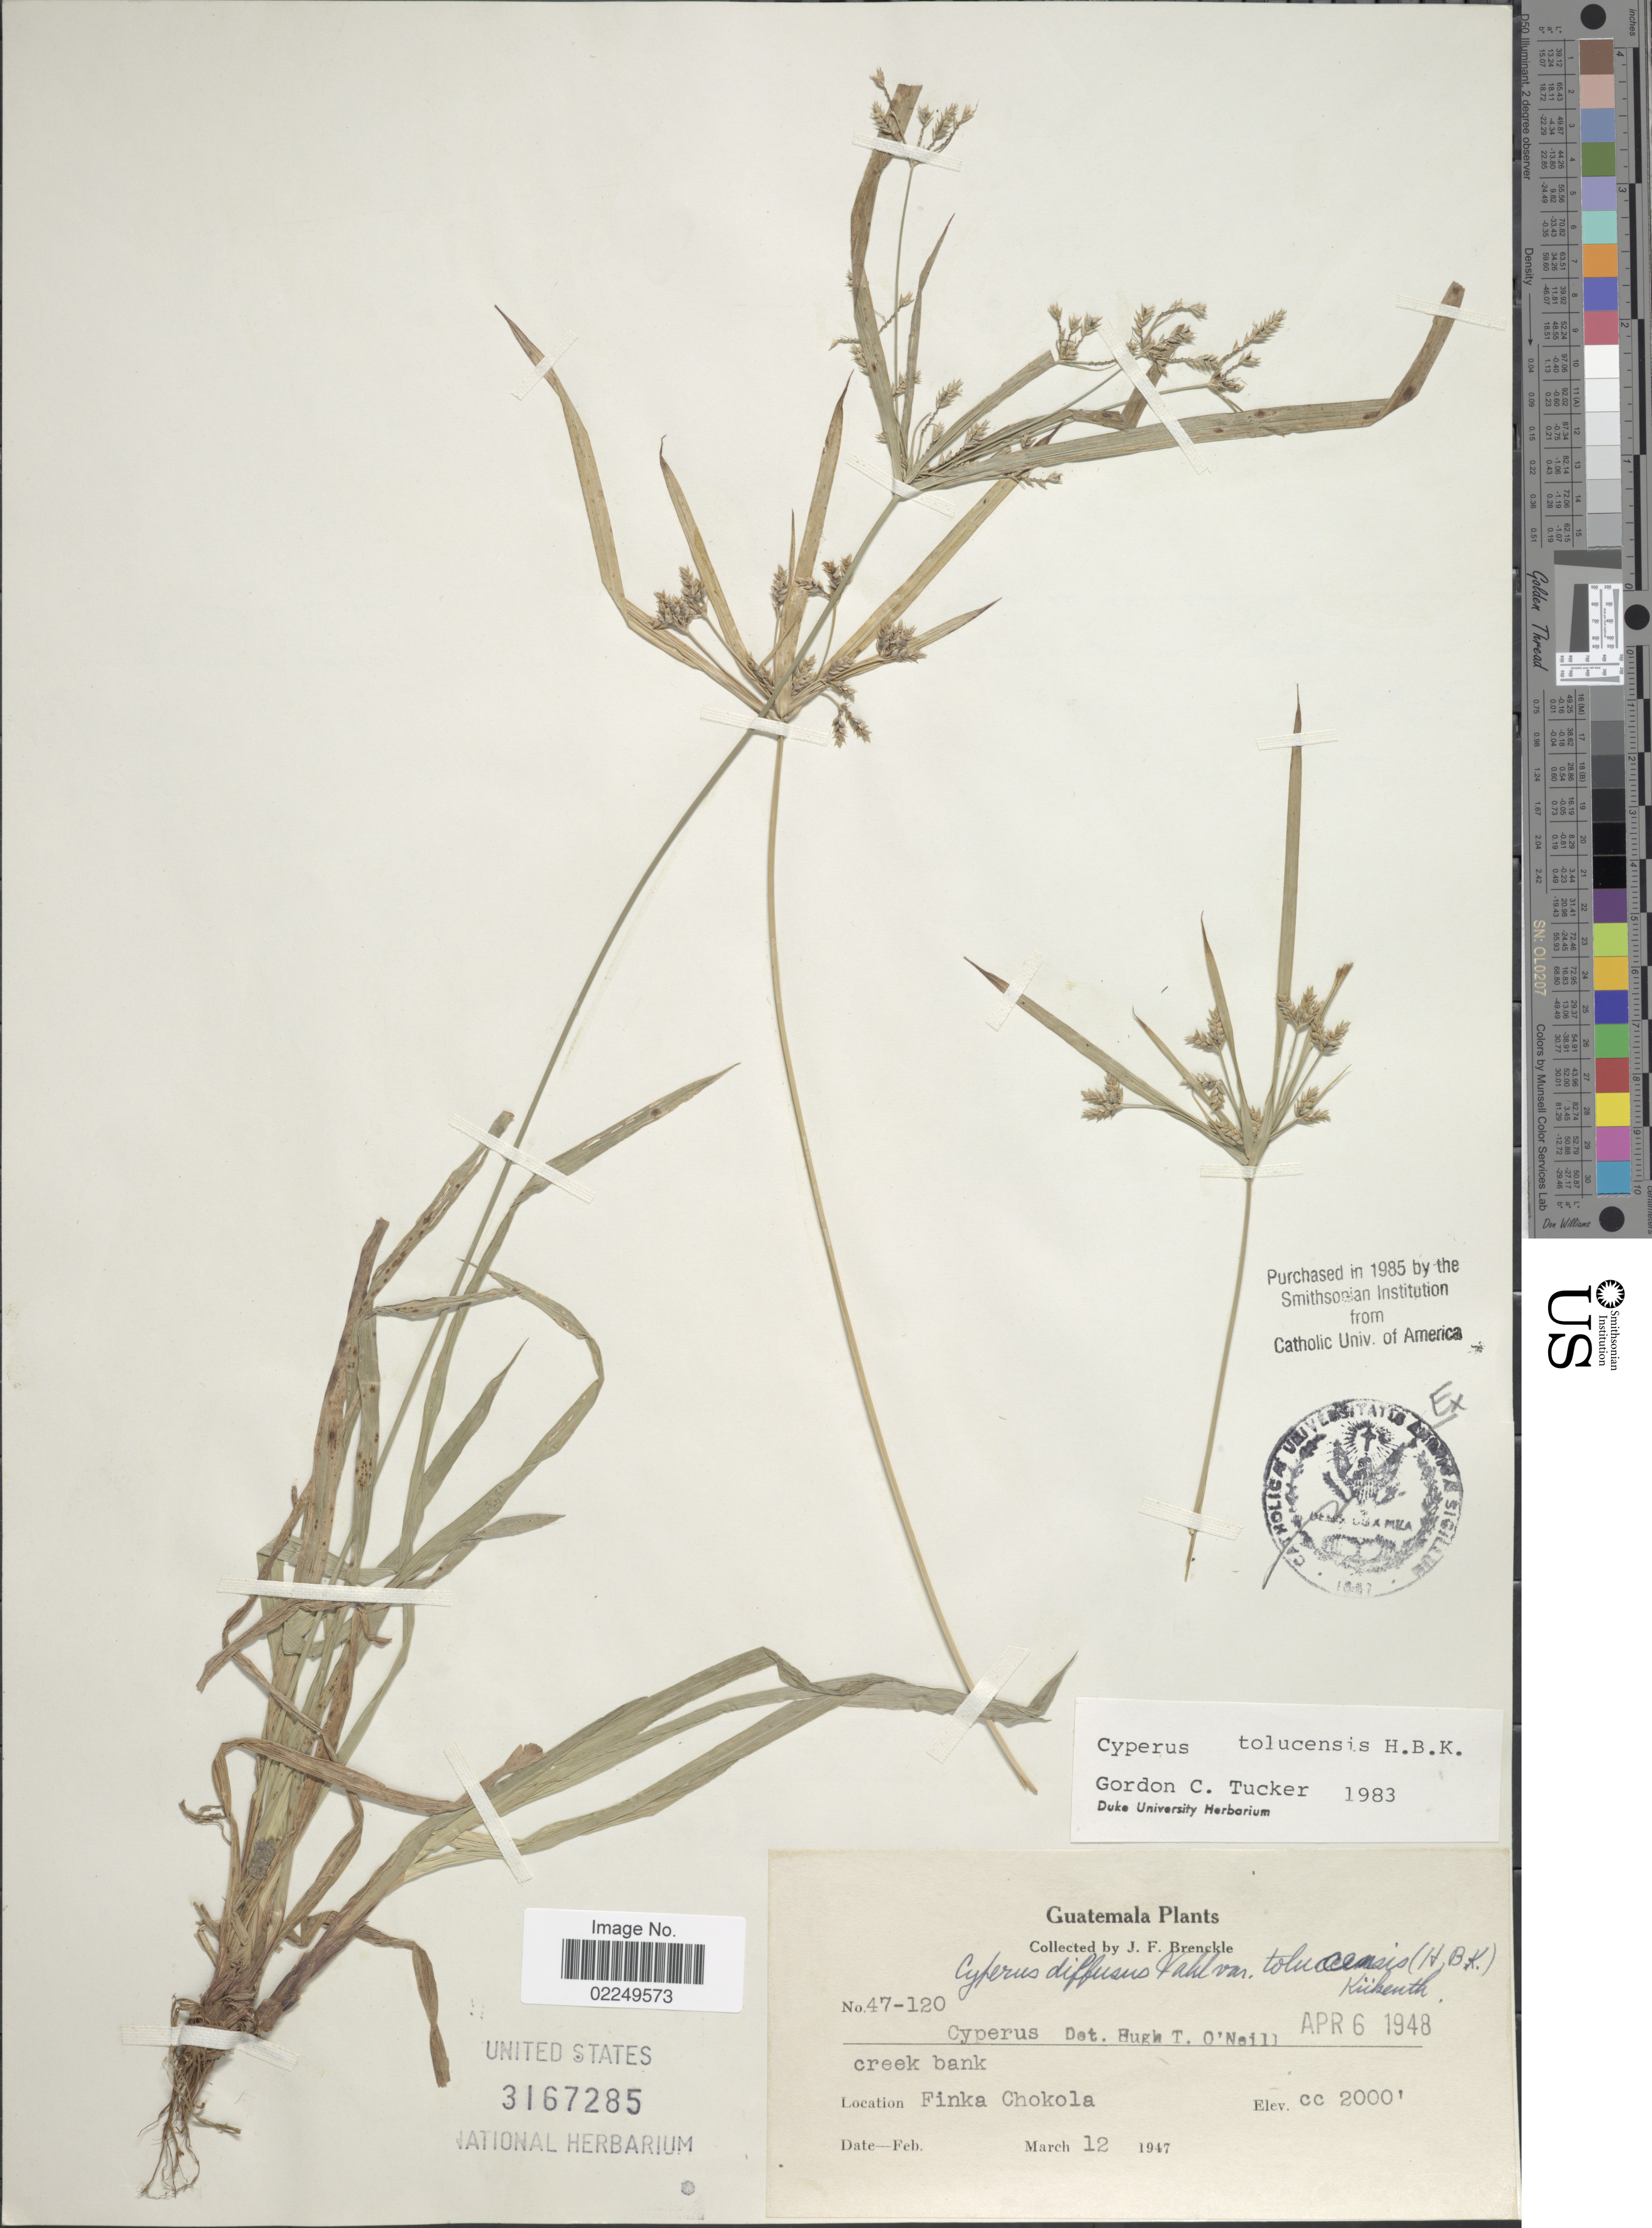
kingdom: Plantae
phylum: Tracheophyta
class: Liliopsida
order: Poales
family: Cyperaceae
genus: Cyperus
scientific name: Cyperus laxus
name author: Lam.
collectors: J. Brenckle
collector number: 47-120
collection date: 1947-03-12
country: Guatemala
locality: Finka Chokola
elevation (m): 610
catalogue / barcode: US 3167285